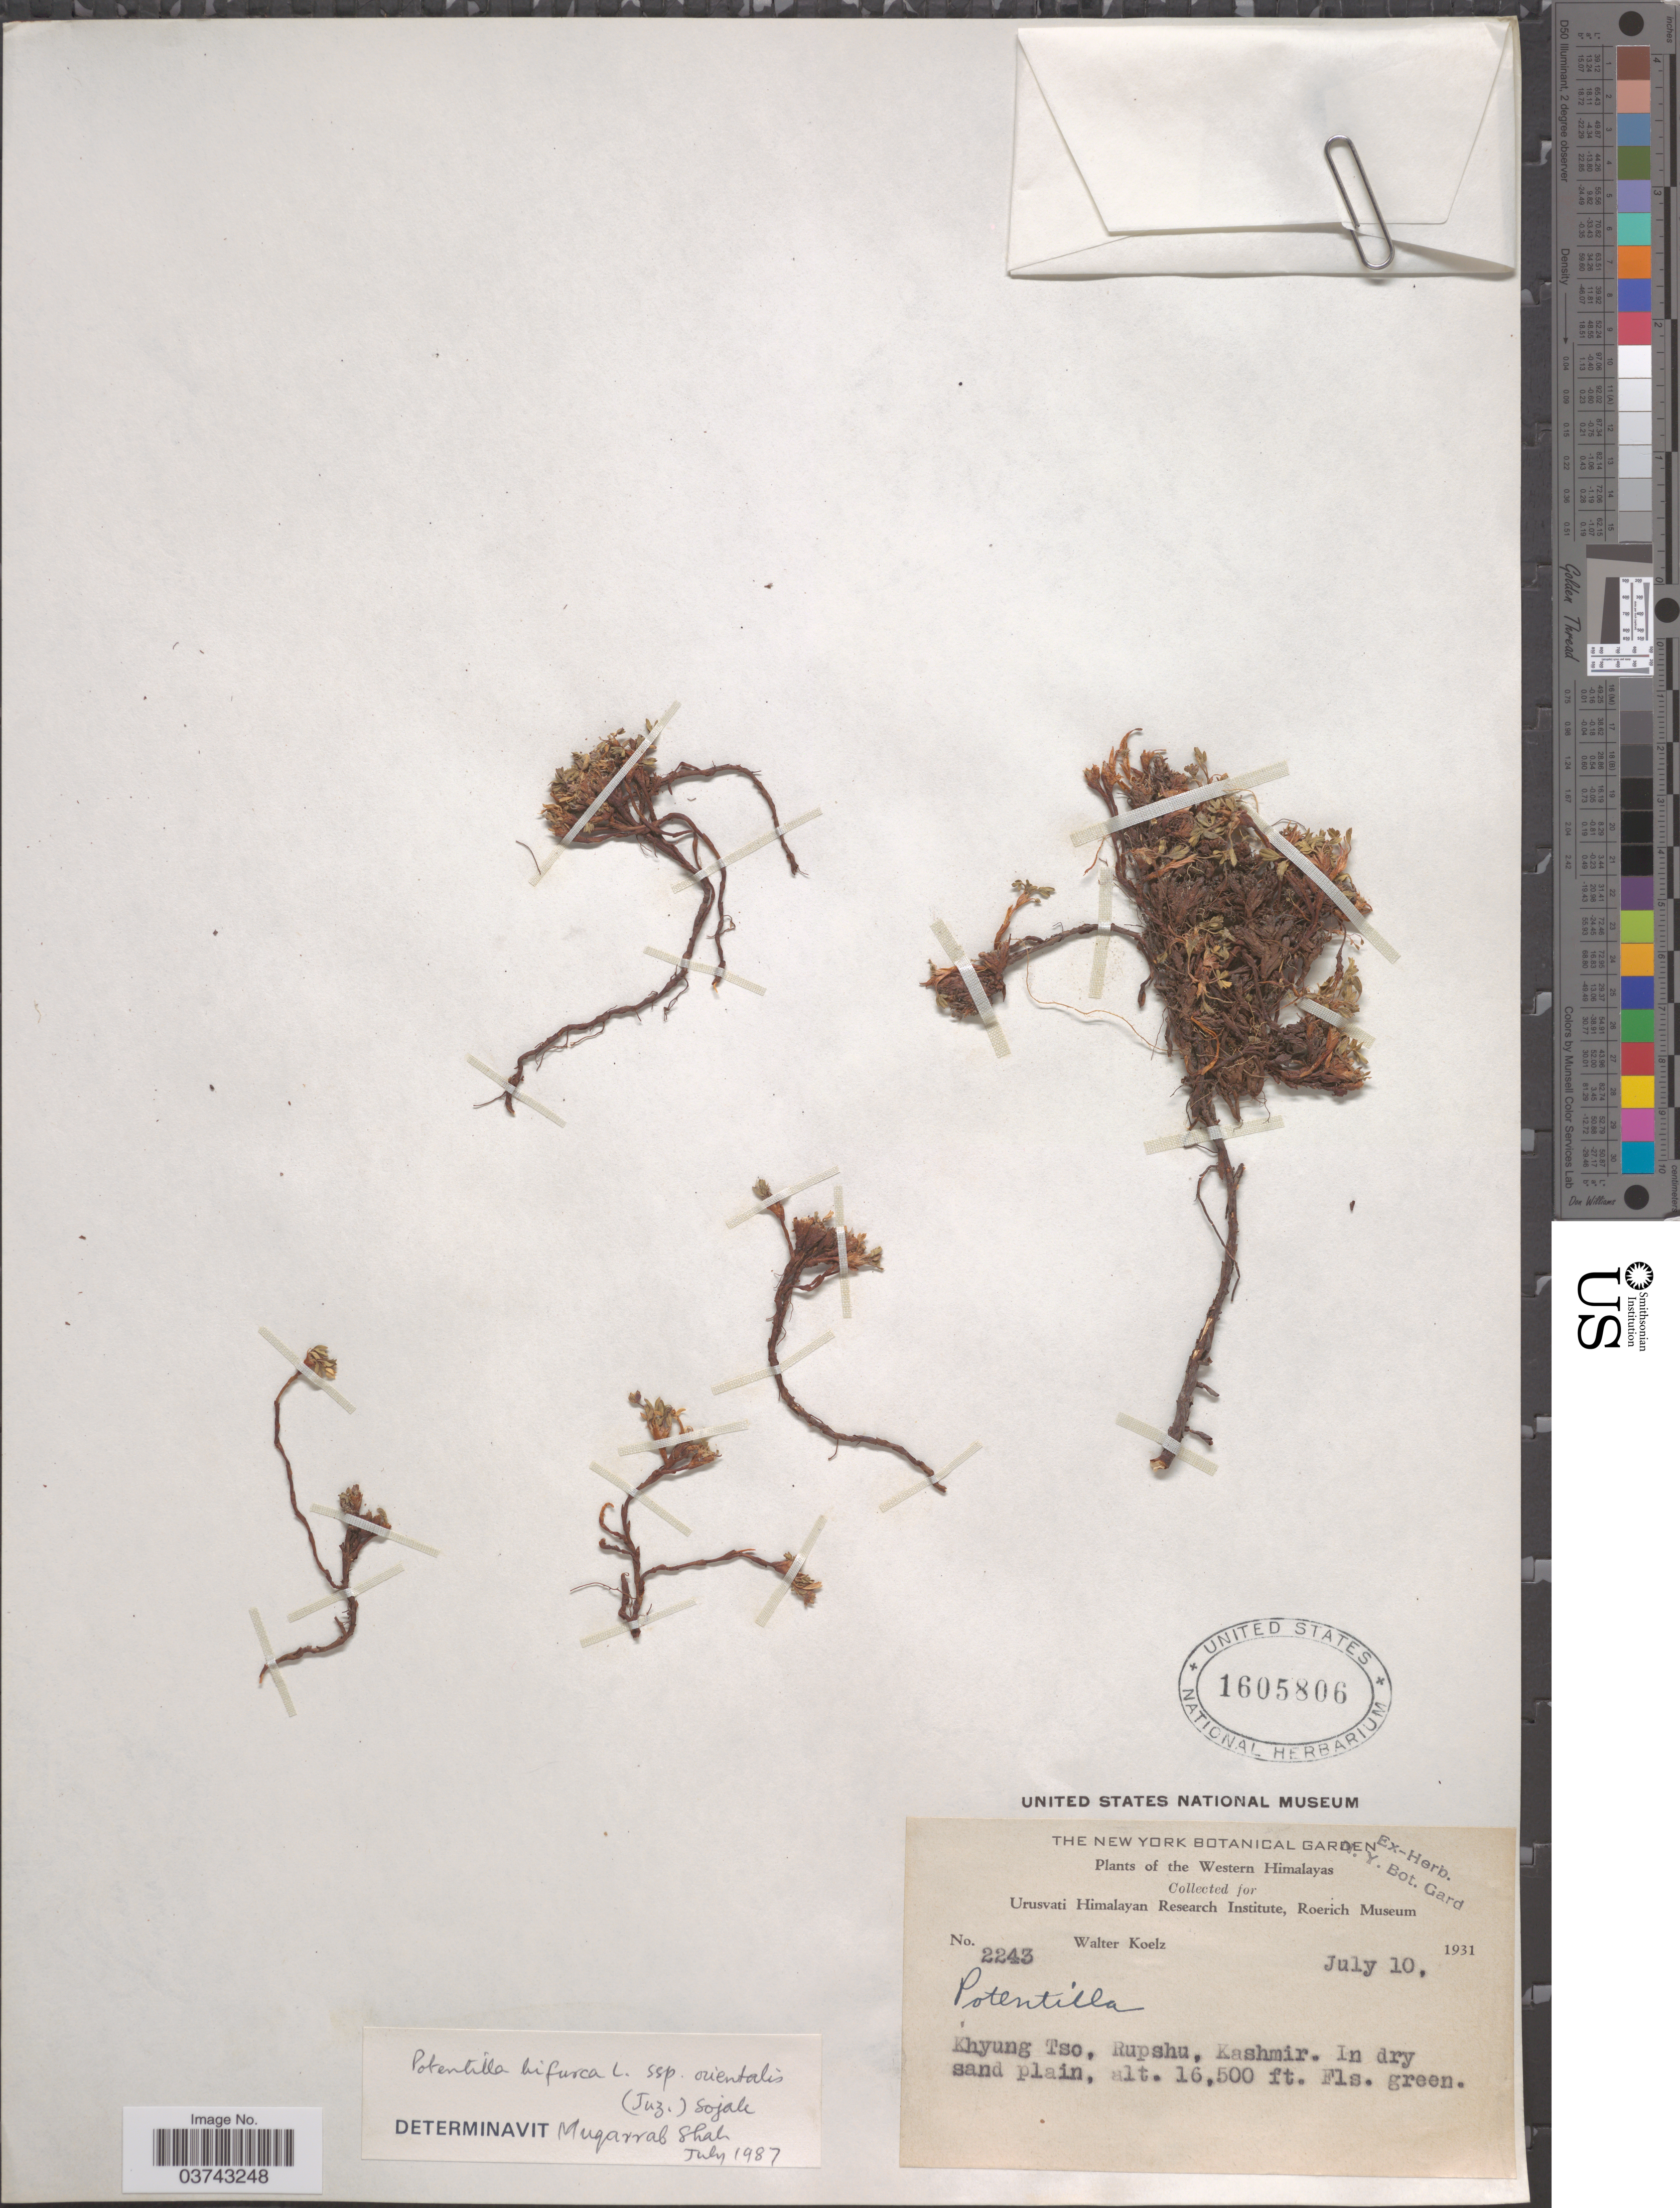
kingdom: Plantae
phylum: Tracheophyta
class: Magnoliopsida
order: Rosales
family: Rosaceae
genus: Sibbaldianthe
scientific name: Sibbaldianthe orientalis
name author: (Juz. ex Soják) Mosyakin & Shiyan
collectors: W. N. Koelz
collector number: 2243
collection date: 1931-07-10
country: India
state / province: Jammu and Kashmir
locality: Western Himalayas. Khyung Tso, Rupshu, Kashmir.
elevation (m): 5029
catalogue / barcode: US 1605806